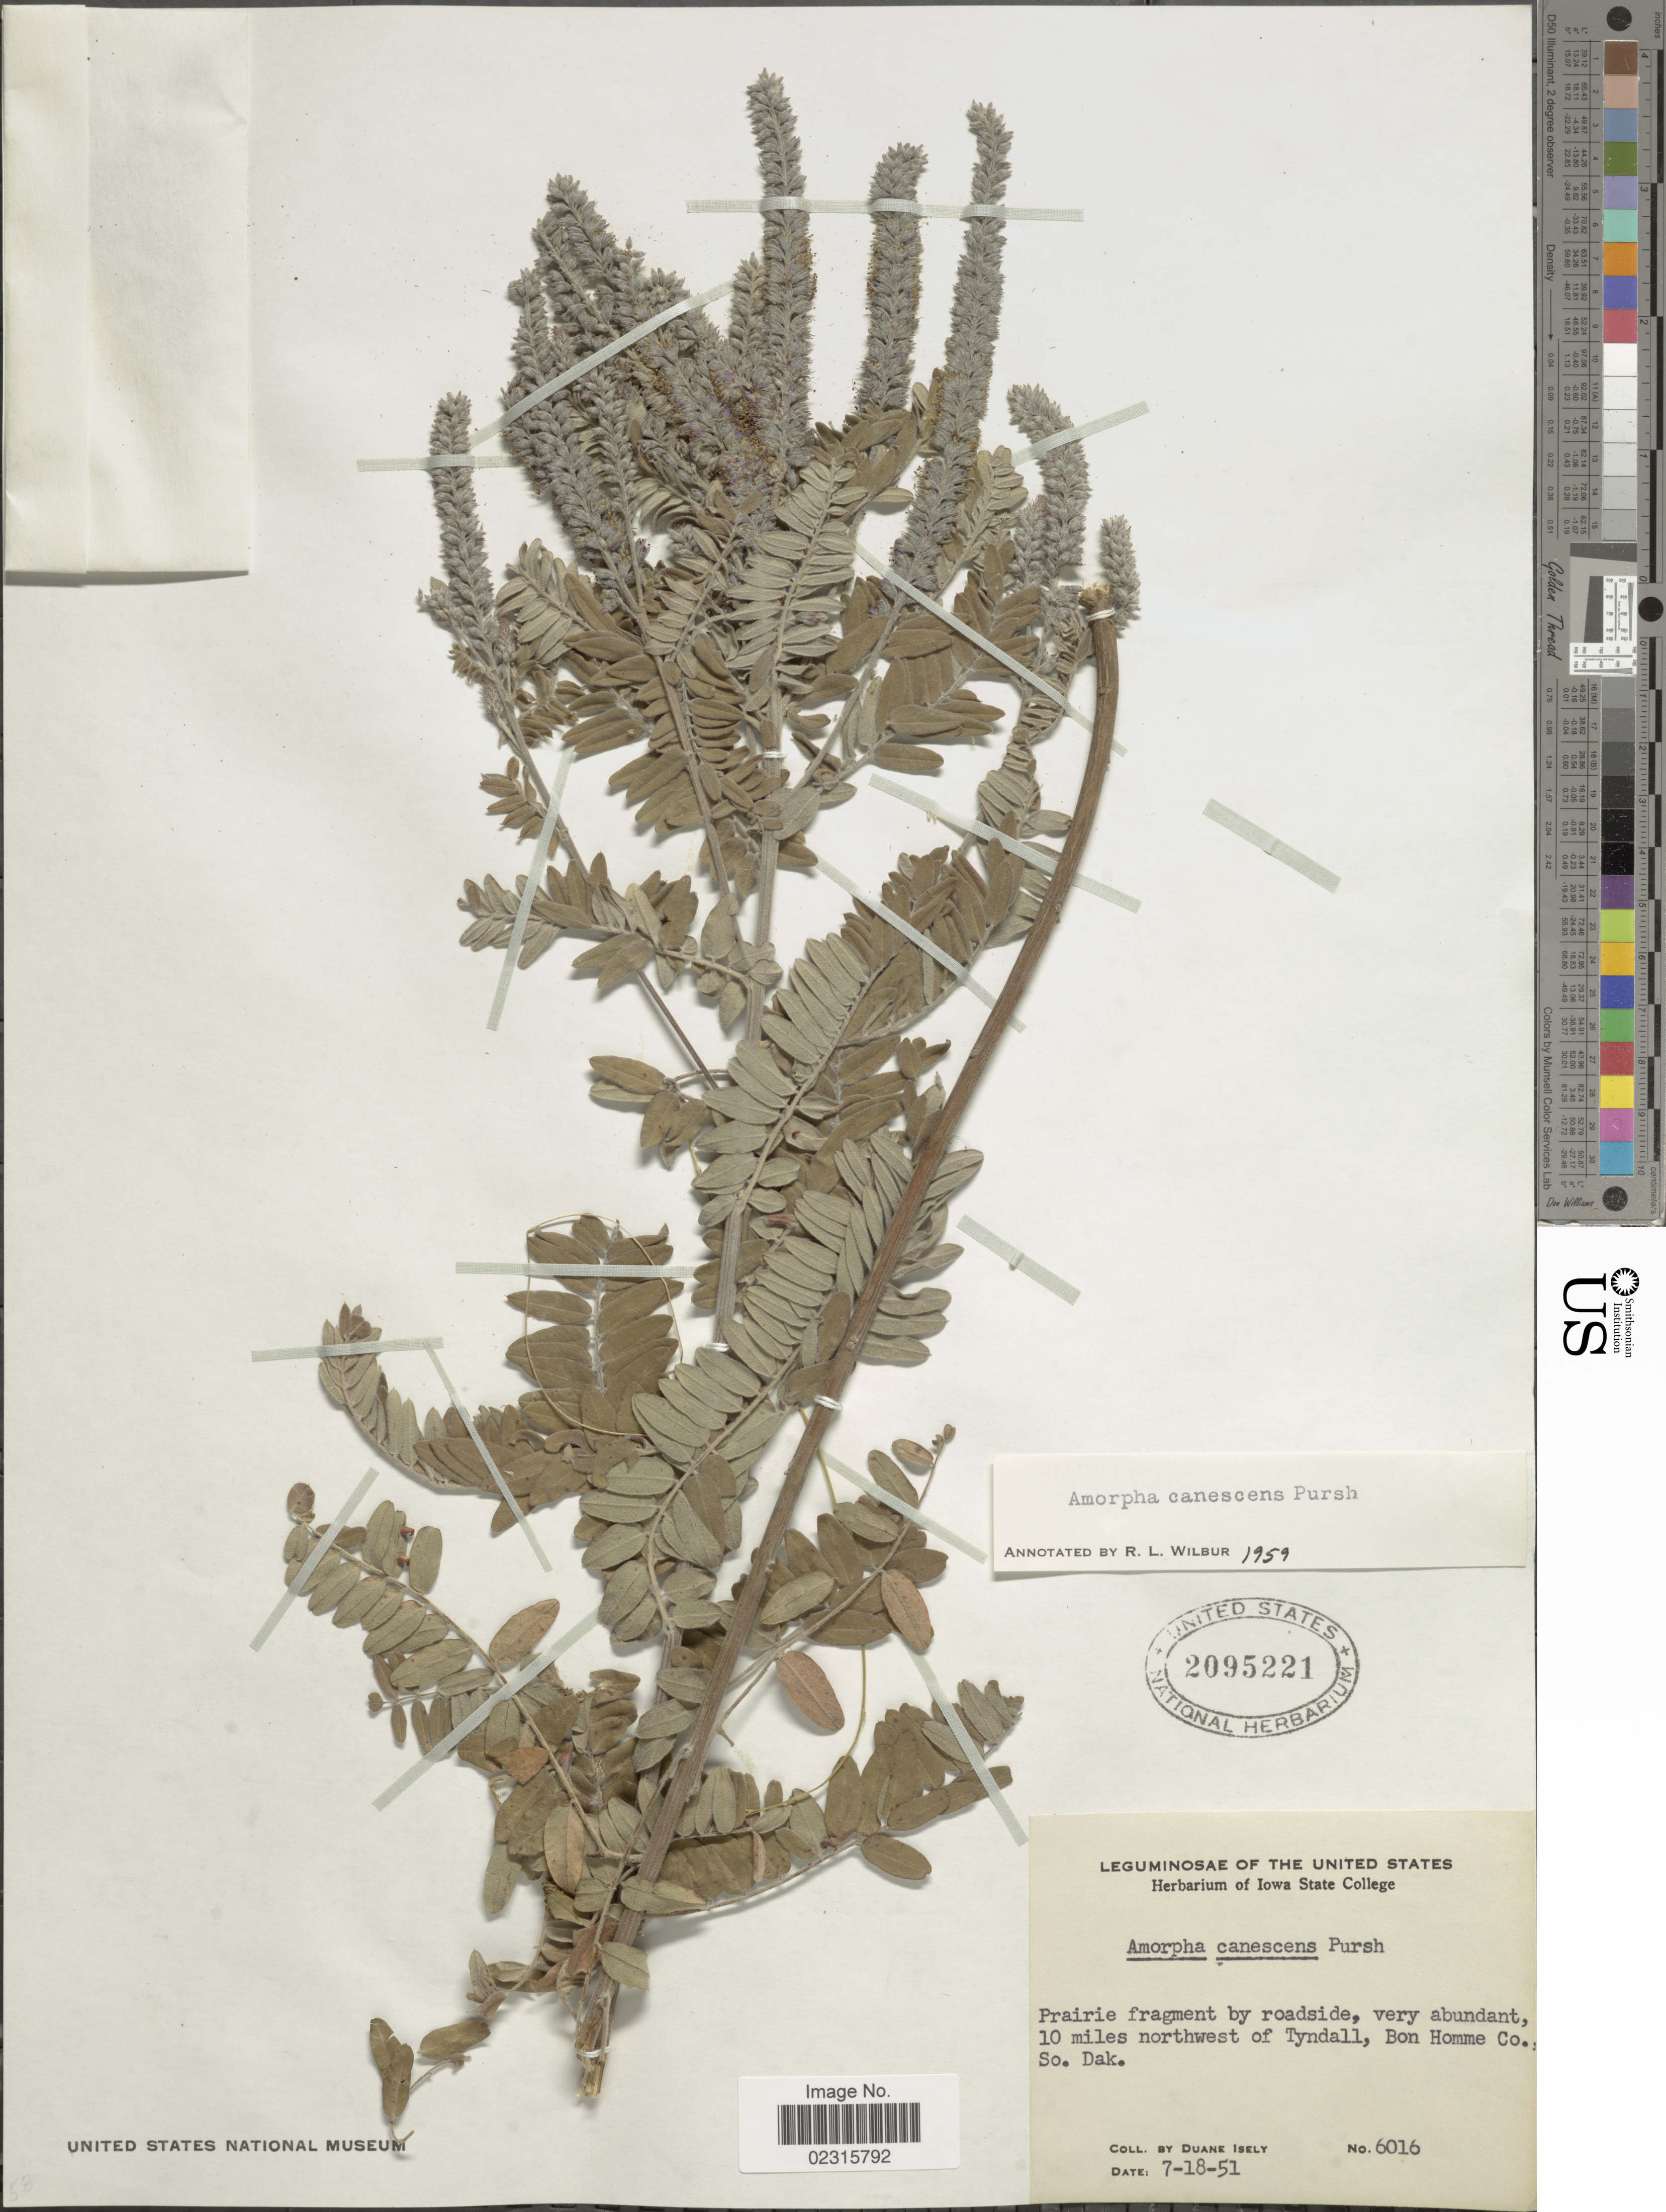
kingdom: Plantae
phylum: Tracheophyta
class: Magnoliopsida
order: Fabales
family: Fabaceae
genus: Amorpha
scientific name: Amorpha canescens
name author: Pursh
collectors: D. Isely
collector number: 6016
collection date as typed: Transcribed d/m/y: 18/7/51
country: United States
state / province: South Dakota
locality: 10 miles northwest of Tyndall, Bon Homme Co.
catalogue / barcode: US 2095221